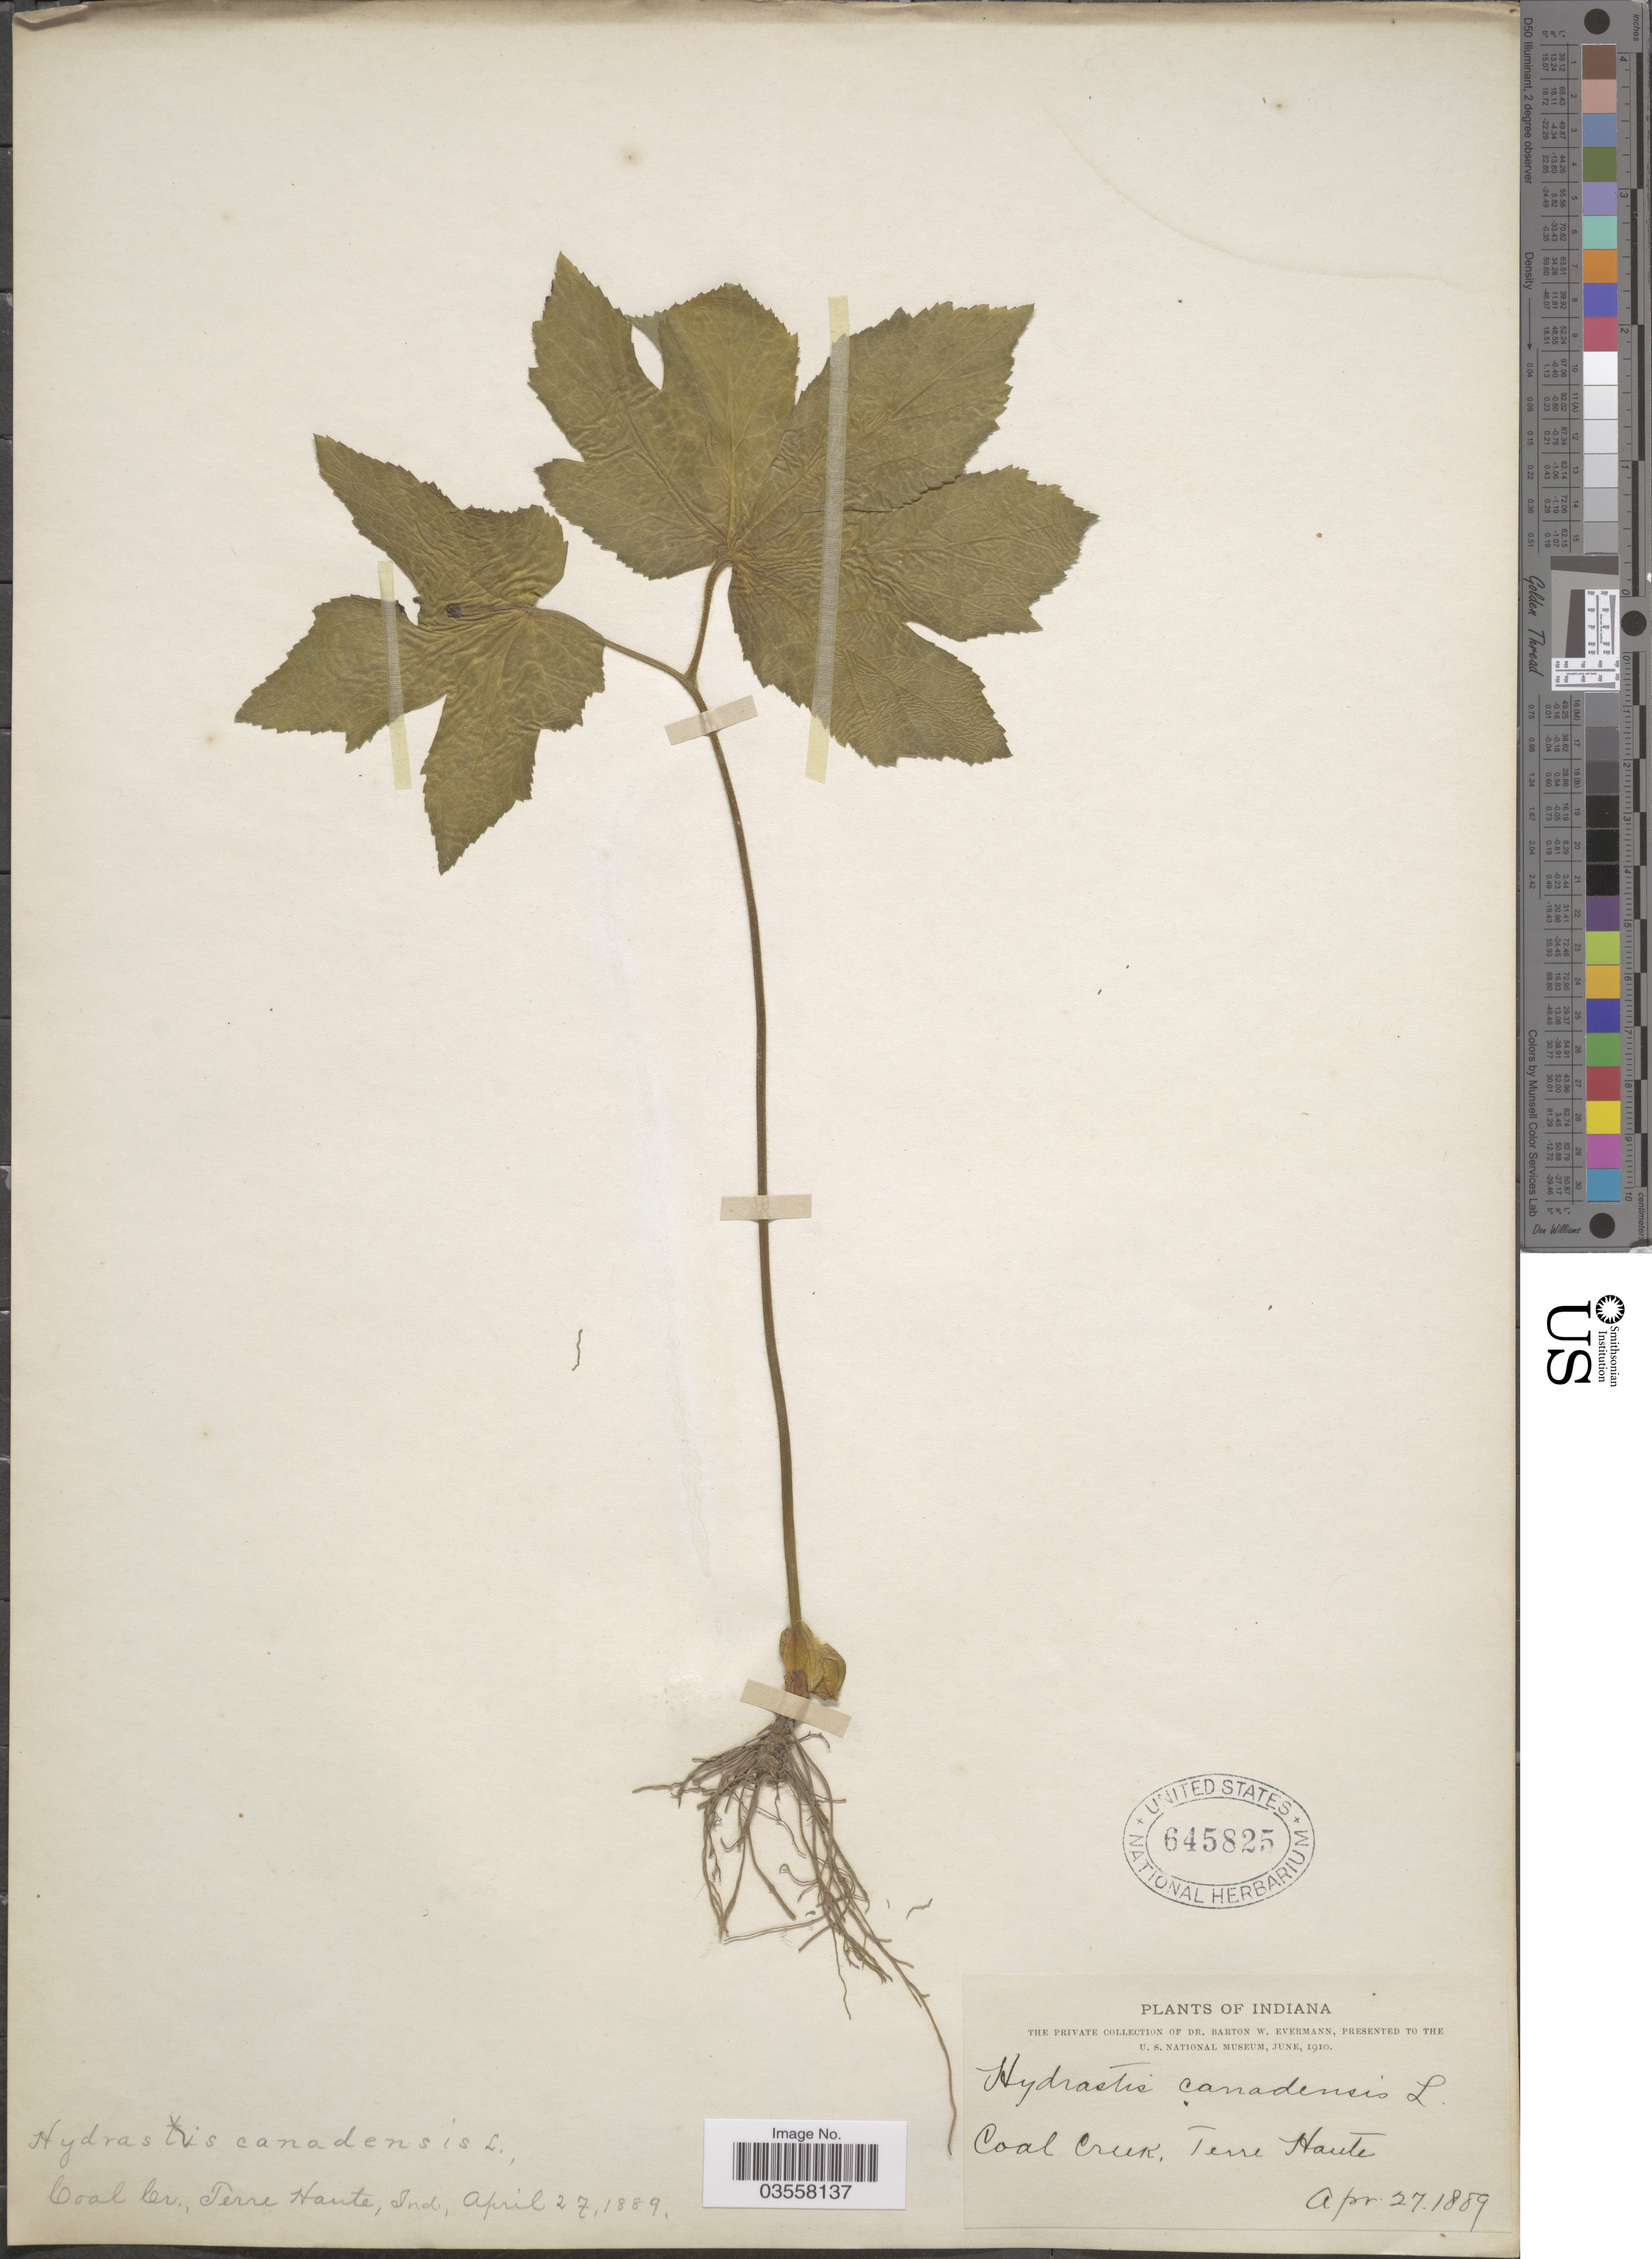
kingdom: Plantae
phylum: Tracheophyta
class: Magnoliopsida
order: Ranunculales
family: Ranunculaceae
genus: Hydrastis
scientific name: Hydrastis canadensis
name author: L.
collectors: B. W. Evermann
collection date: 1889-04-27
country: United States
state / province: Indiana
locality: Coal Creek, Terre Haute.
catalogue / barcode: US 645825